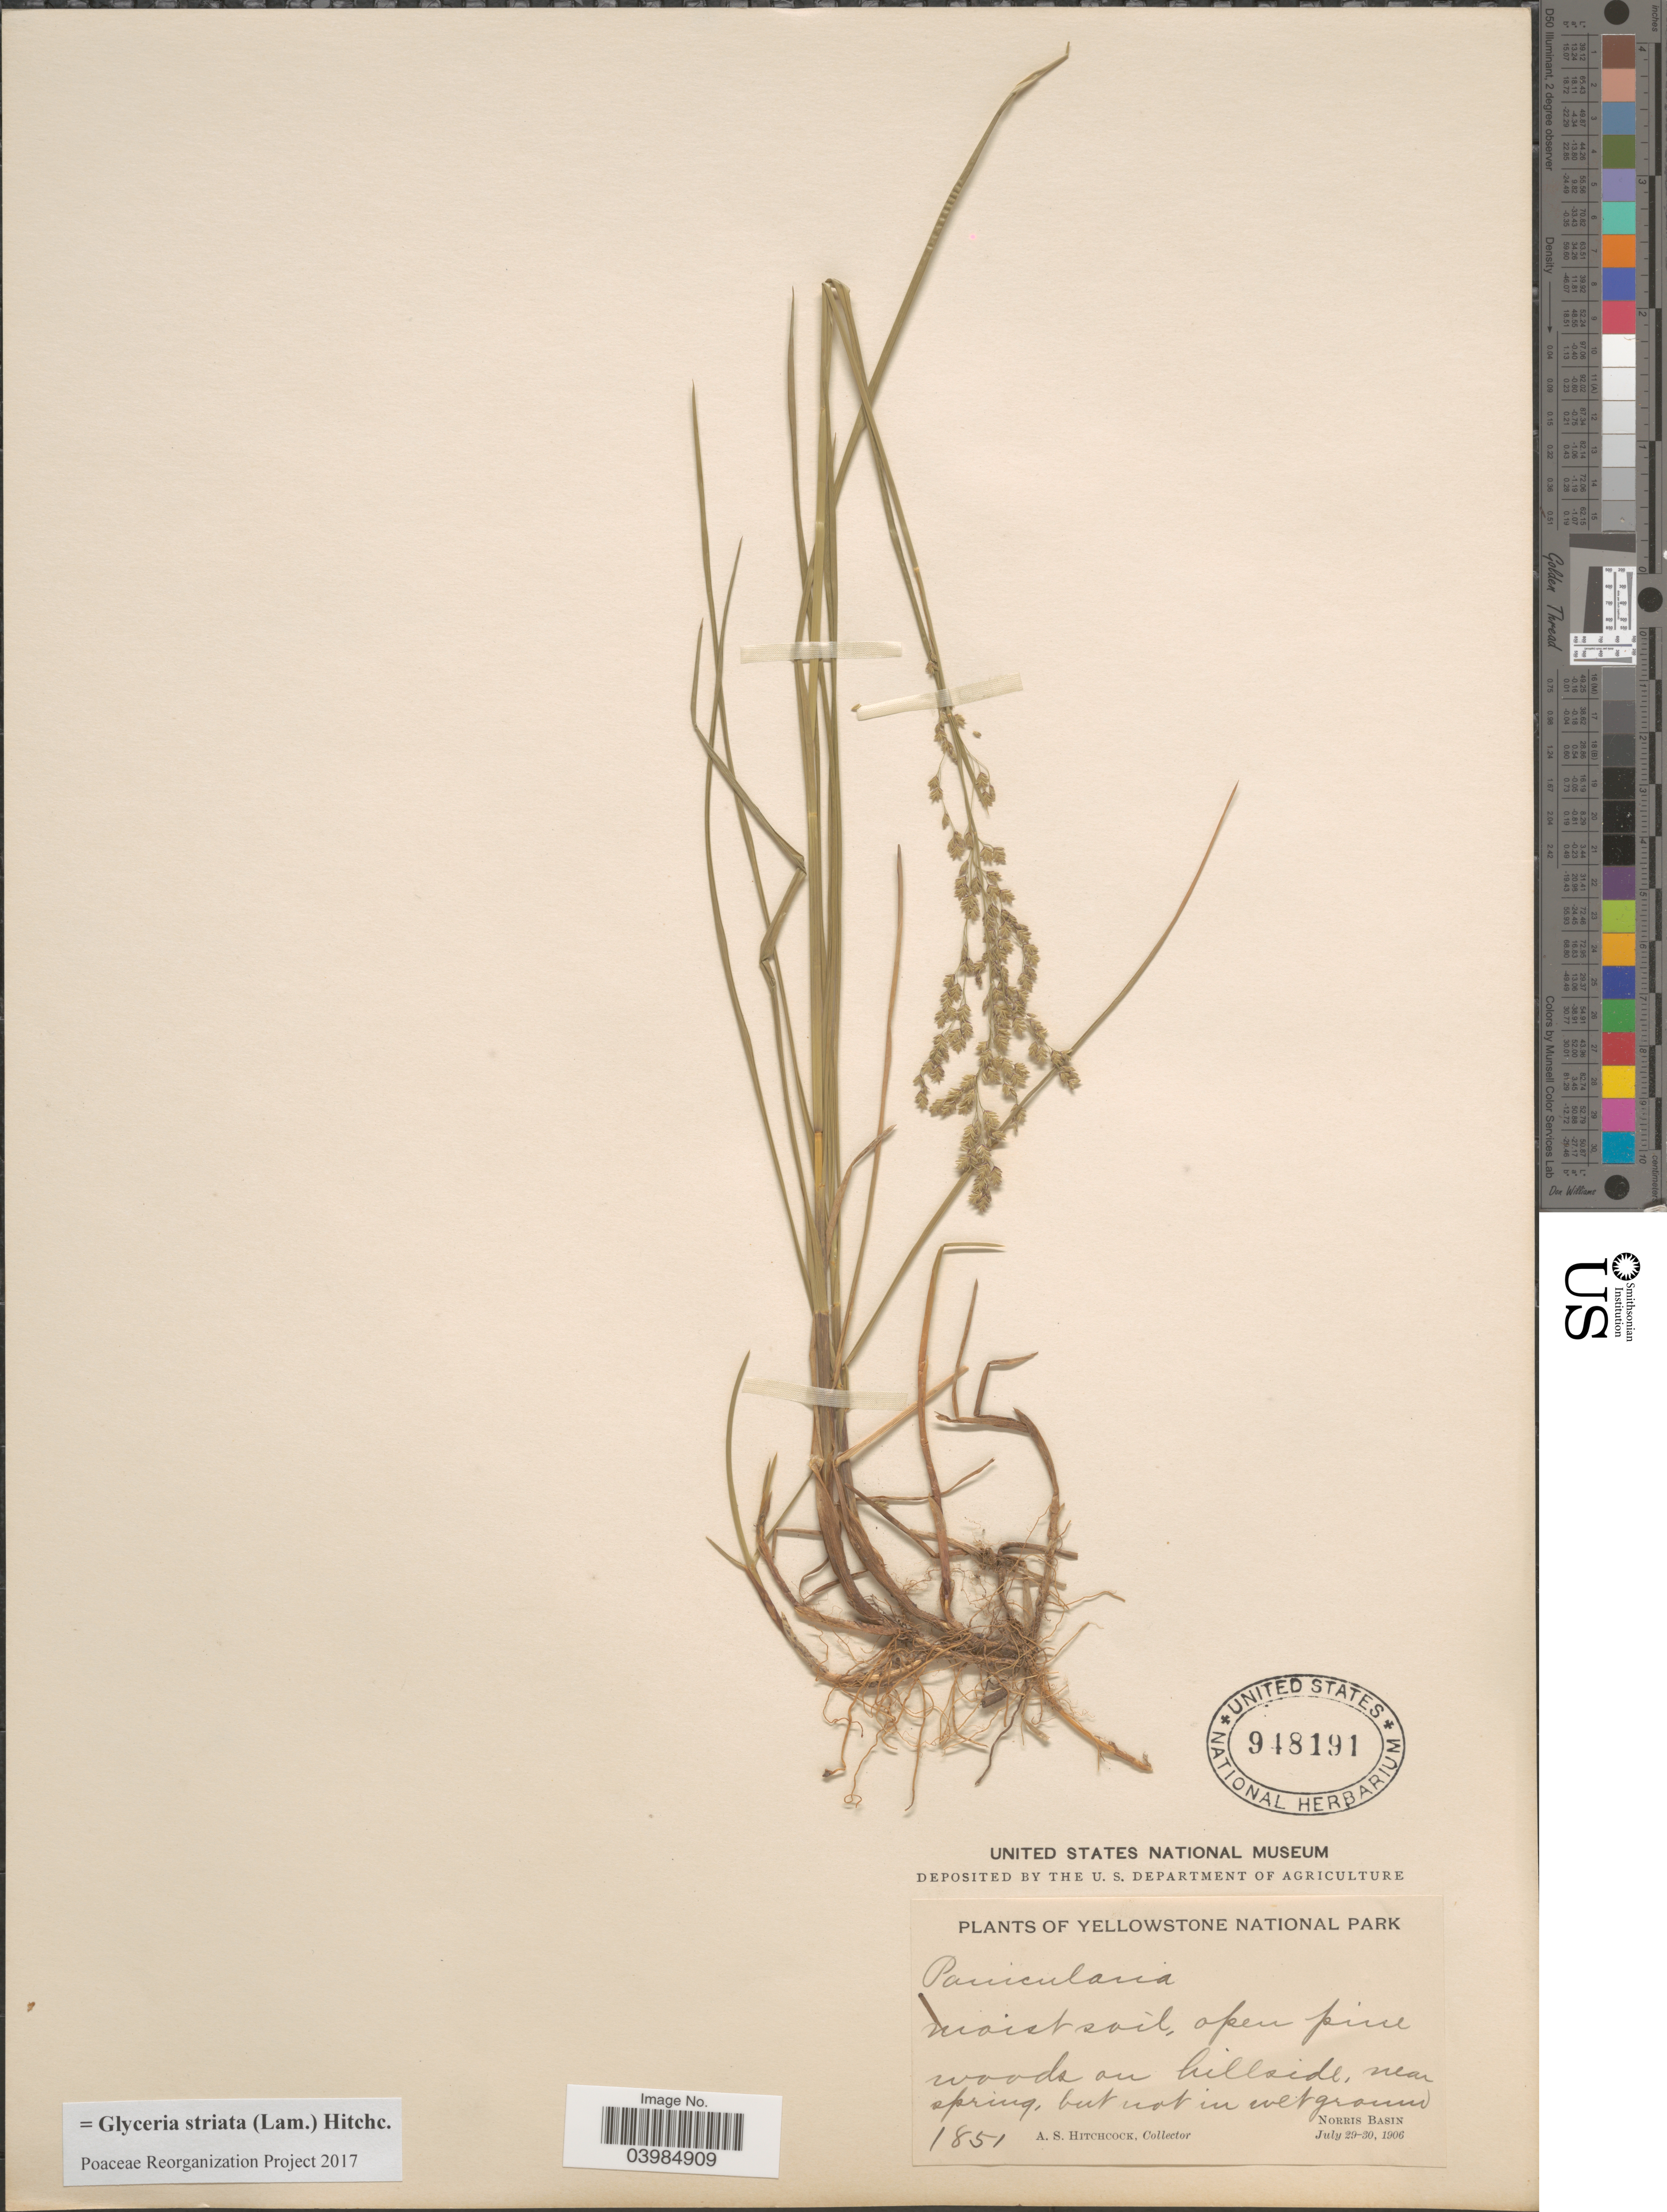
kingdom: Plantae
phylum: Tracheophyta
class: Liliopsida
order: Poales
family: Poaceae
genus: Glyceria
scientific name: Glyceria striata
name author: (Lam.) Hitchc.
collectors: A. S. Hitchcock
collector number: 1851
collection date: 1906-07-29/1906-07-30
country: United States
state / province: Wyoming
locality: Yellowstone National Park. Woods on hillside, near spring. Norris Basin.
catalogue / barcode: US 948191